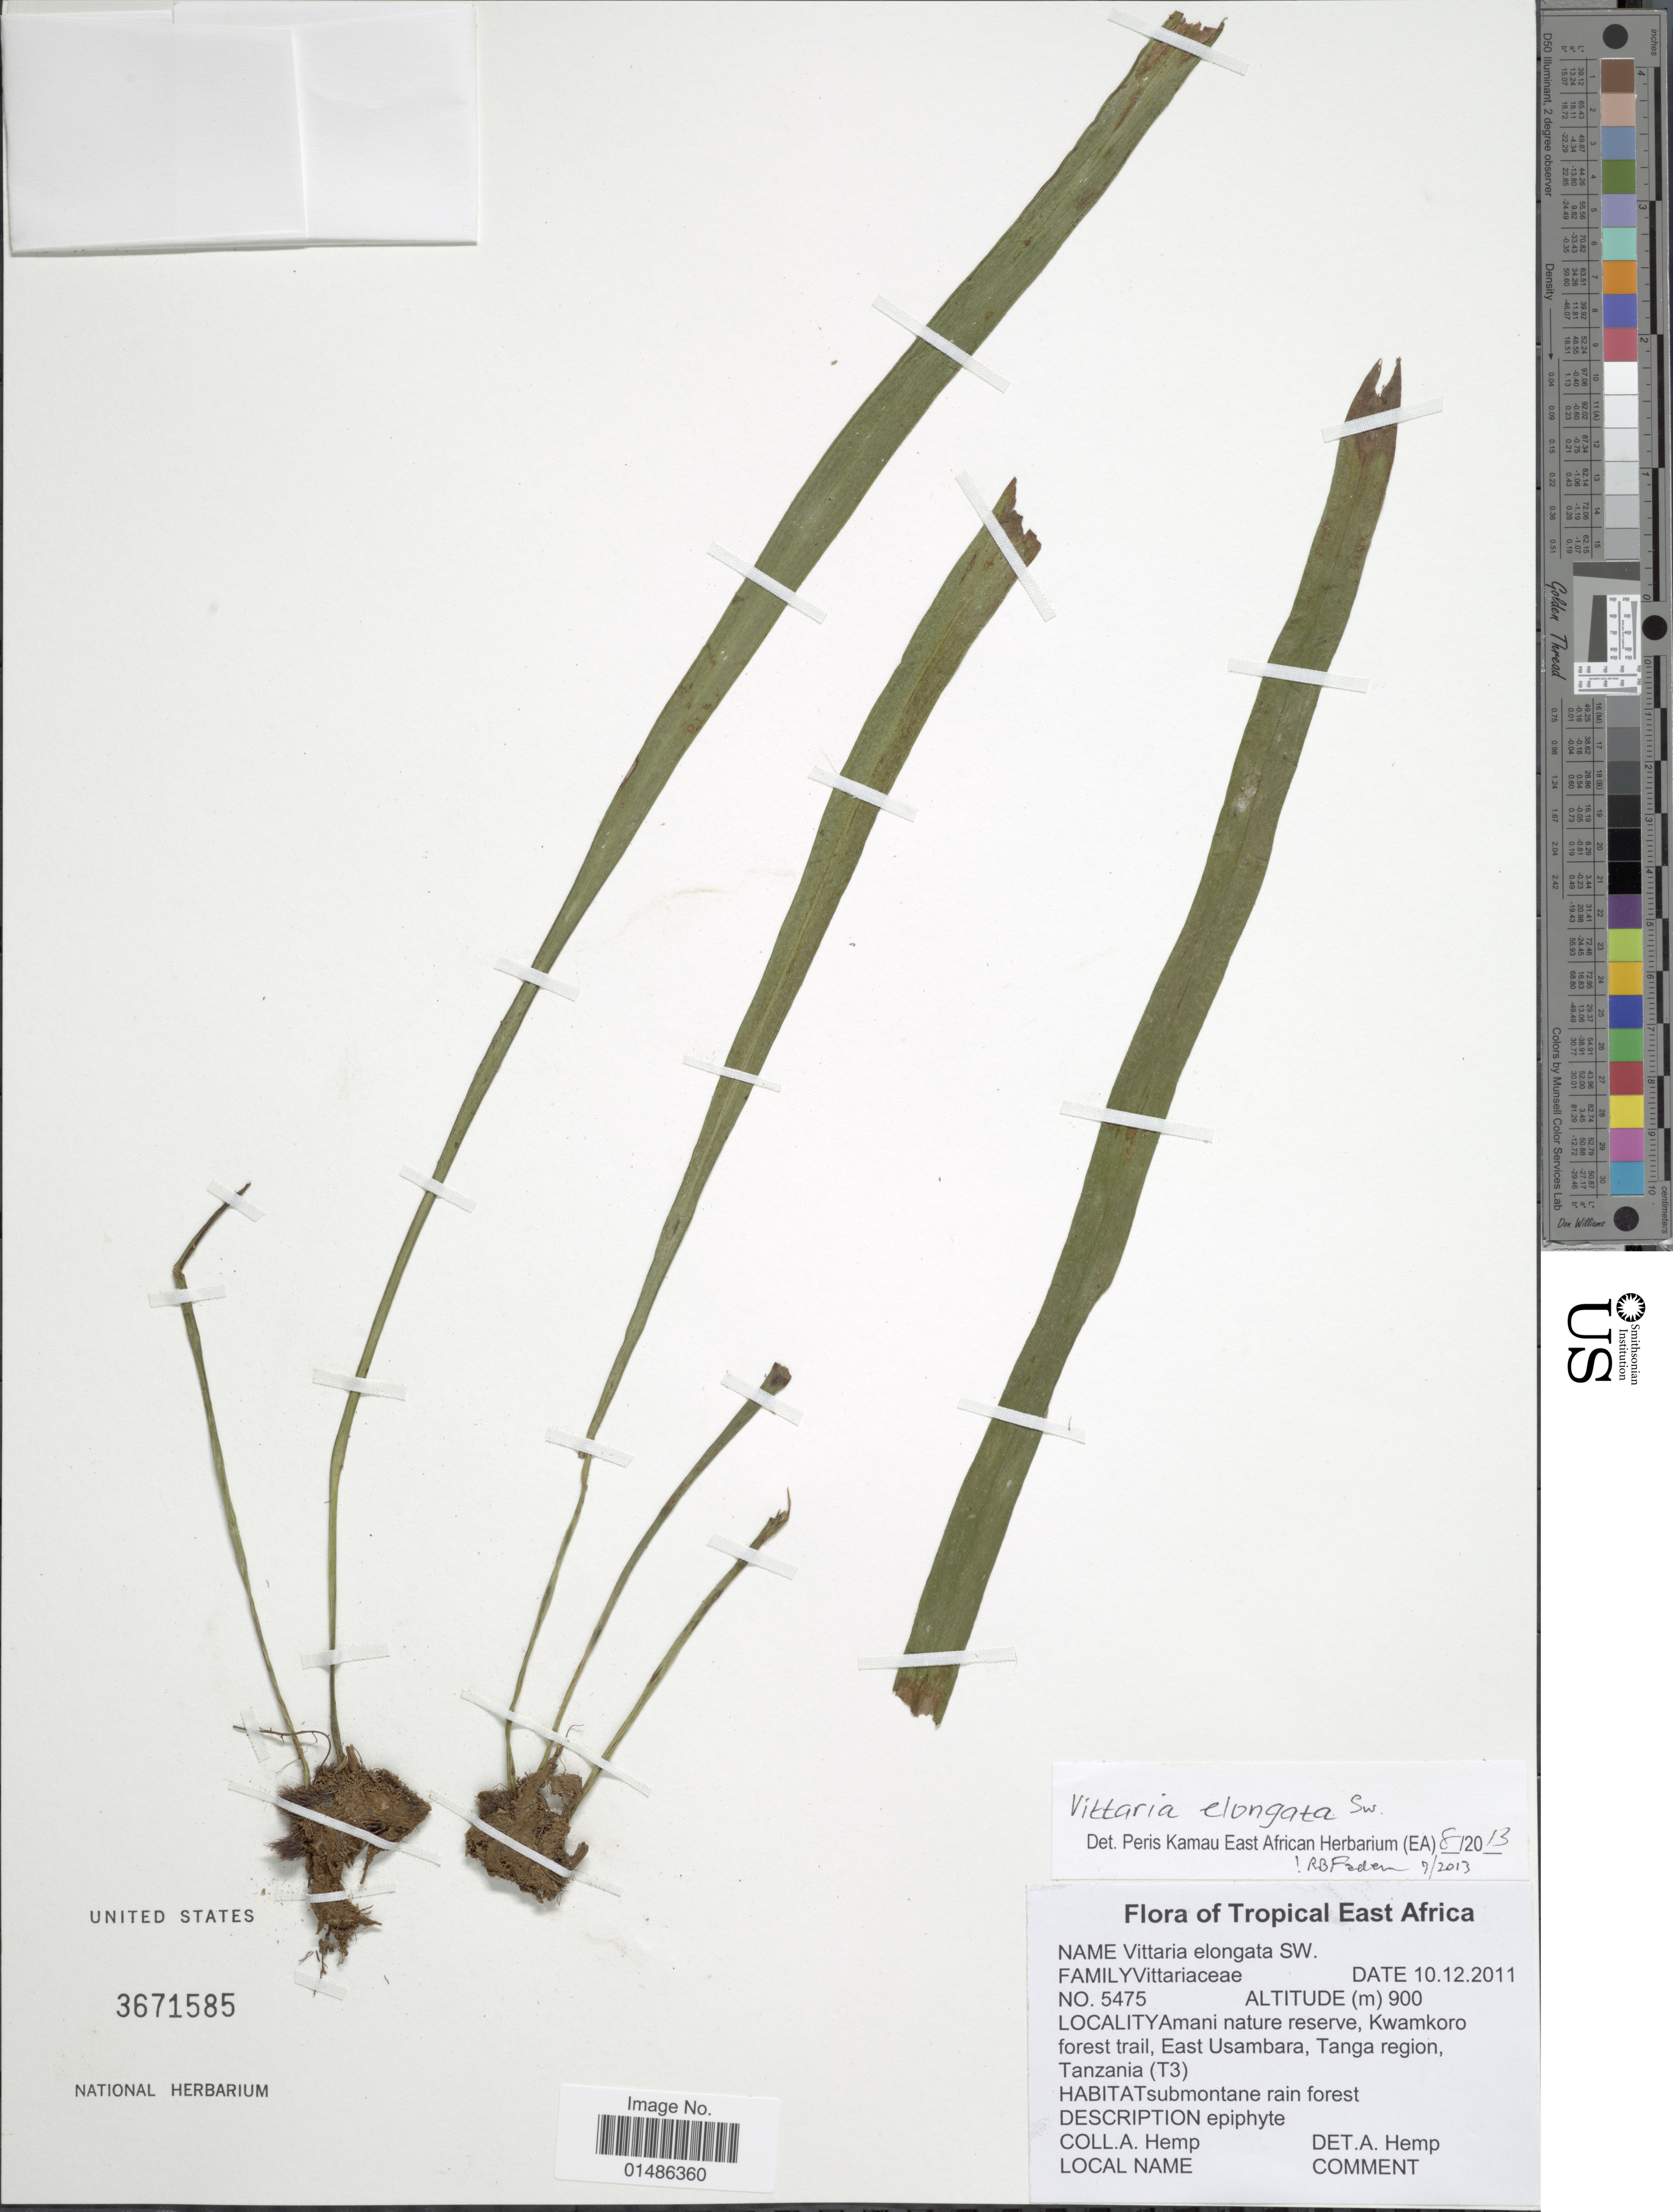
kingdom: Plantae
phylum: Tracheophyta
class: Polypodiopsida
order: Polypodiales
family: Pteridaceae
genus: Haplopteris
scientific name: Haplopteris elongata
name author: (Sw.) Crane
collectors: A. Hemp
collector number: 5475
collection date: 2011-12-10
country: Tanzania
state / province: Tanga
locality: Tropical East Africa. Amani nature reserve, Kwamkoro forest trail, East Usambara. (T3).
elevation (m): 900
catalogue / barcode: US 3671585